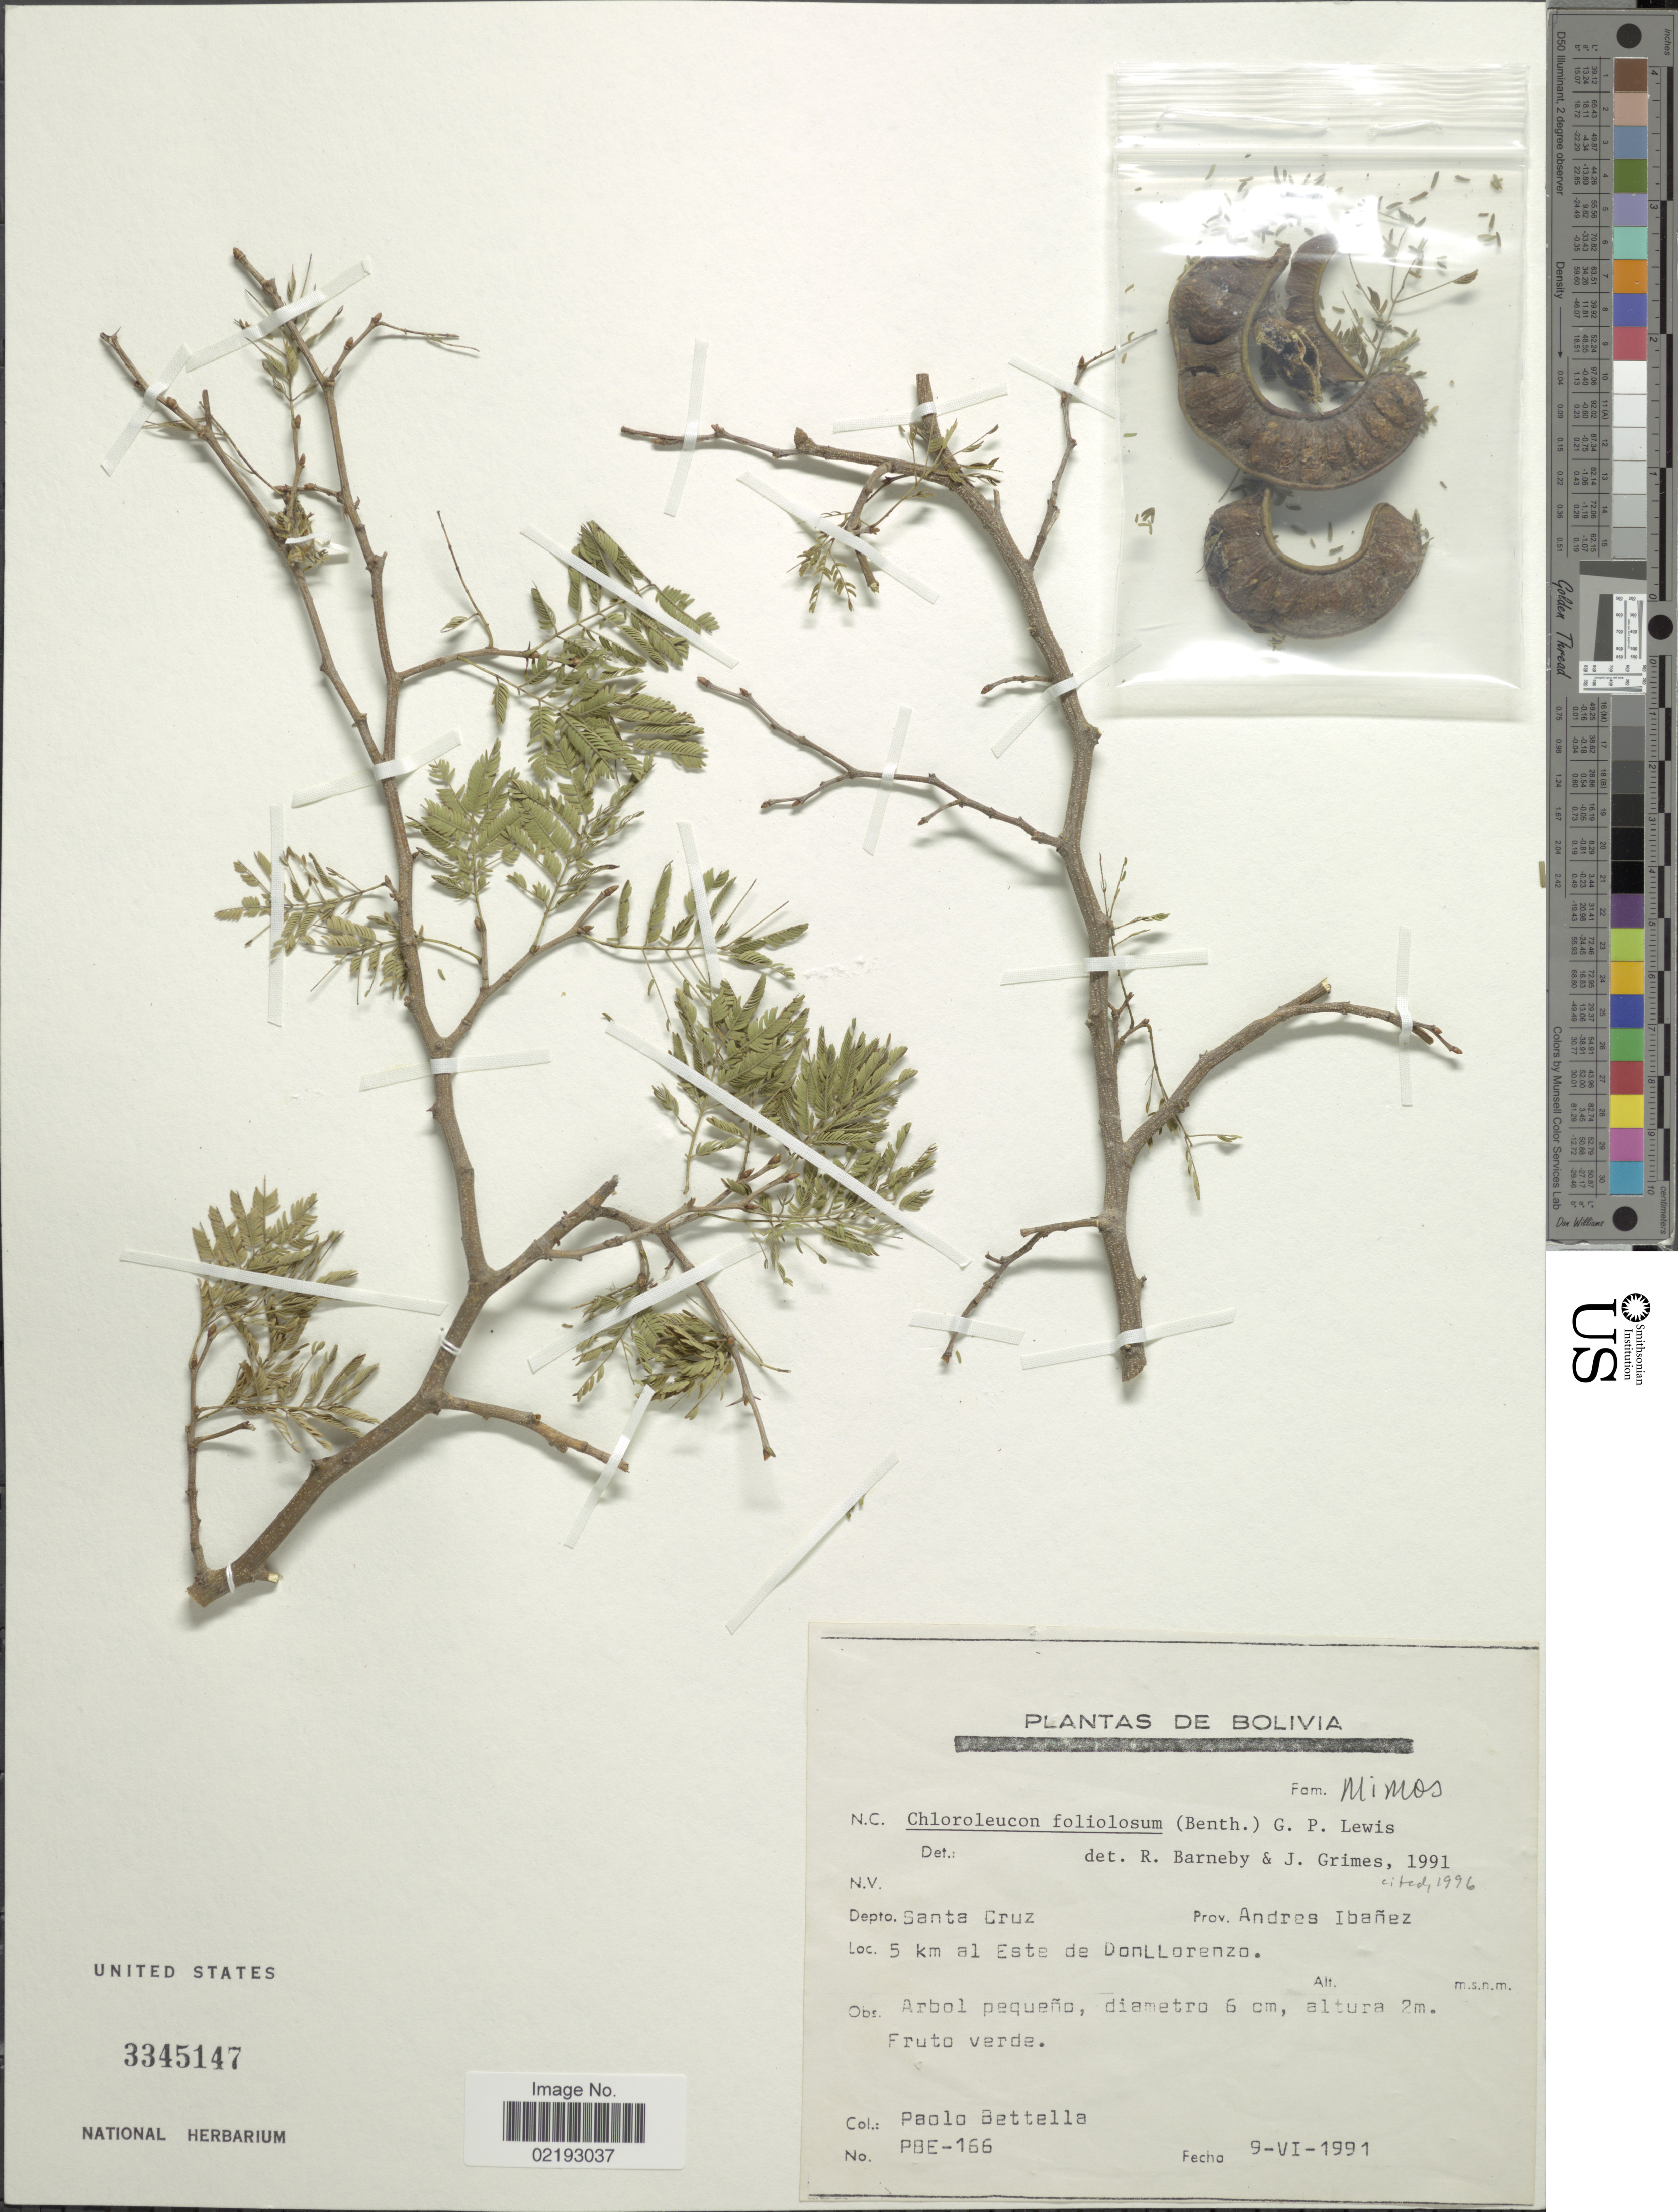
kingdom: Plantae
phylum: Tracheophyta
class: Magnoliopsida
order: Fabales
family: Fabaceae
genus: Chloroleucon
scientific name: Chloroleucon foliolosum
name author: (Benth.) G.P. Lewis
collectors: P. Bettella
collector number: PBE-166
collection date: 1991-06-09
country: Bolivia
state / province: Santa Cruz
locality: Prov. Andres Ibanez, 5 km al Este de DonLorenzo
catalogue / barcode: US 3345147